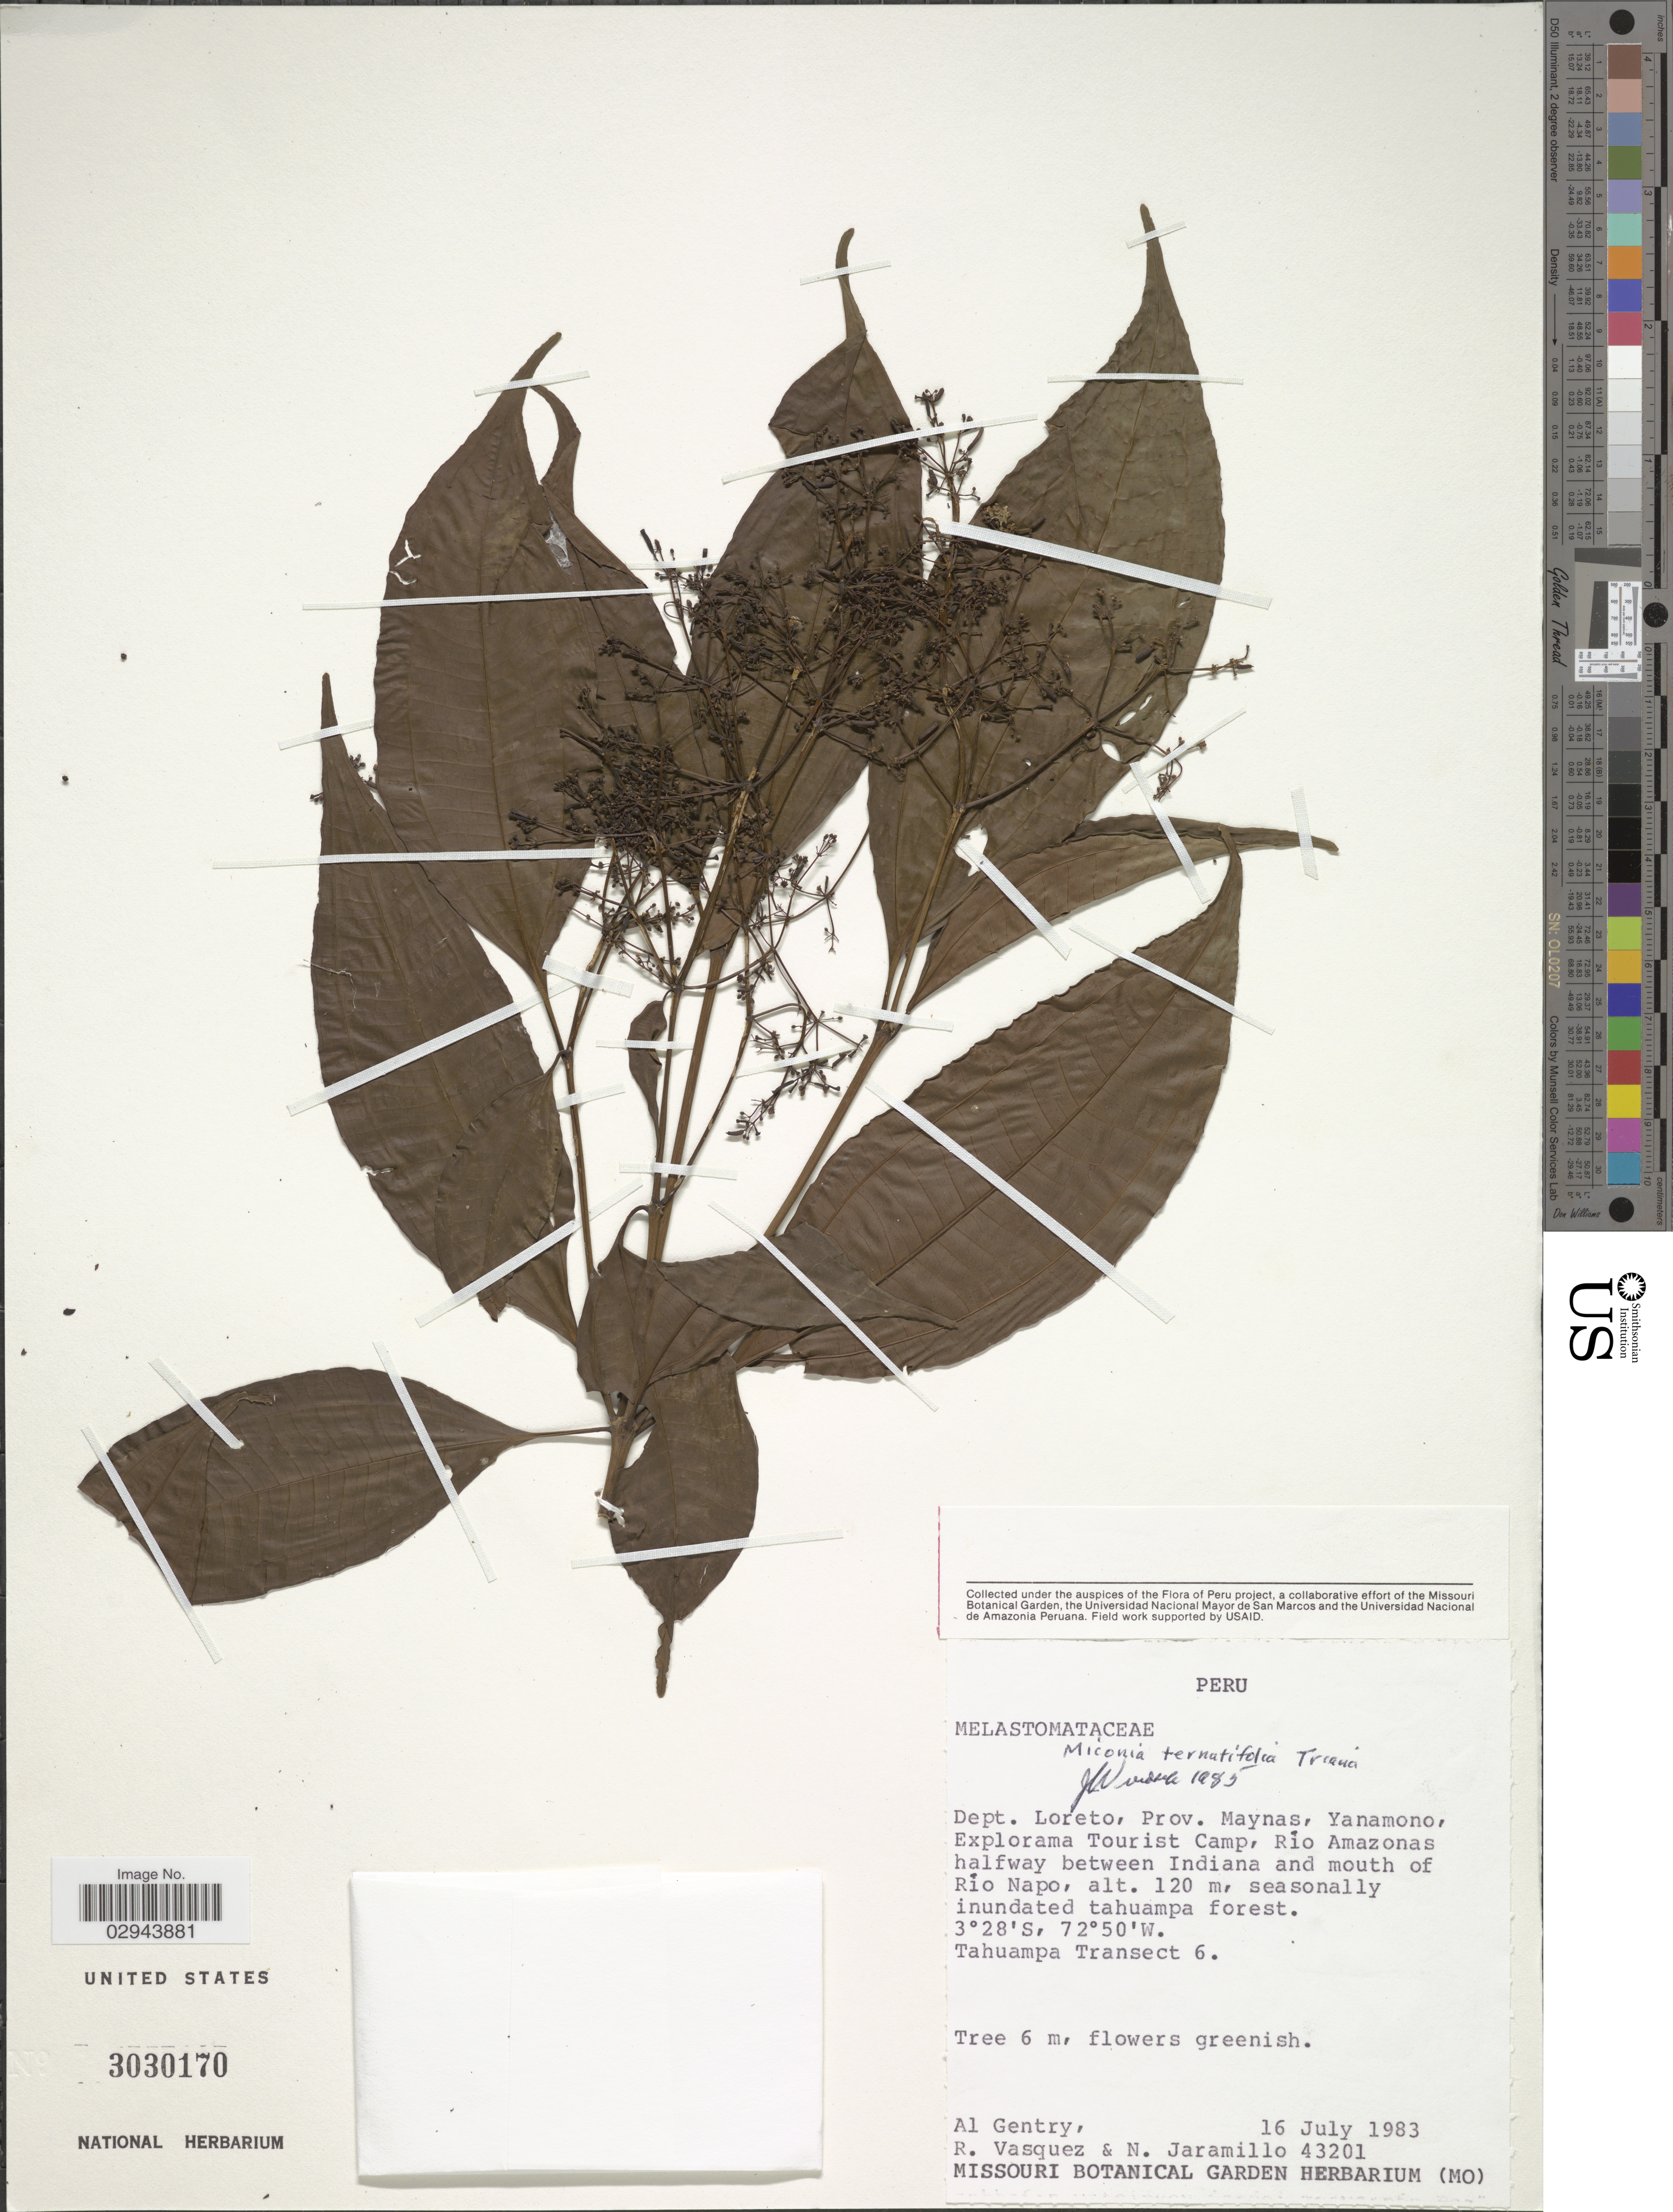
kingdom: Plantae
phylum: Tracheophyta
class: Magnoliopsida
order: Myrtales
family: Melastomataceae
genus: Miconia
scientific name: Miconia ternatifolia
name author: Triana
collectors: A. H. Gentry, R. Vasquez & N. Jaramillo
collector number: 43201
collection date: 1983-07-16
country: Peru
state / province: Loreto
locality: Dept. Loreto, Prov. Maynas, Yanamono, Explorama Tourist Camp, Río Amazonas halfway between Indiana and mouth of Río Napo. Tahuampa Transect 6.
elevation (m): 120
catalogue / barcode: US 3030170